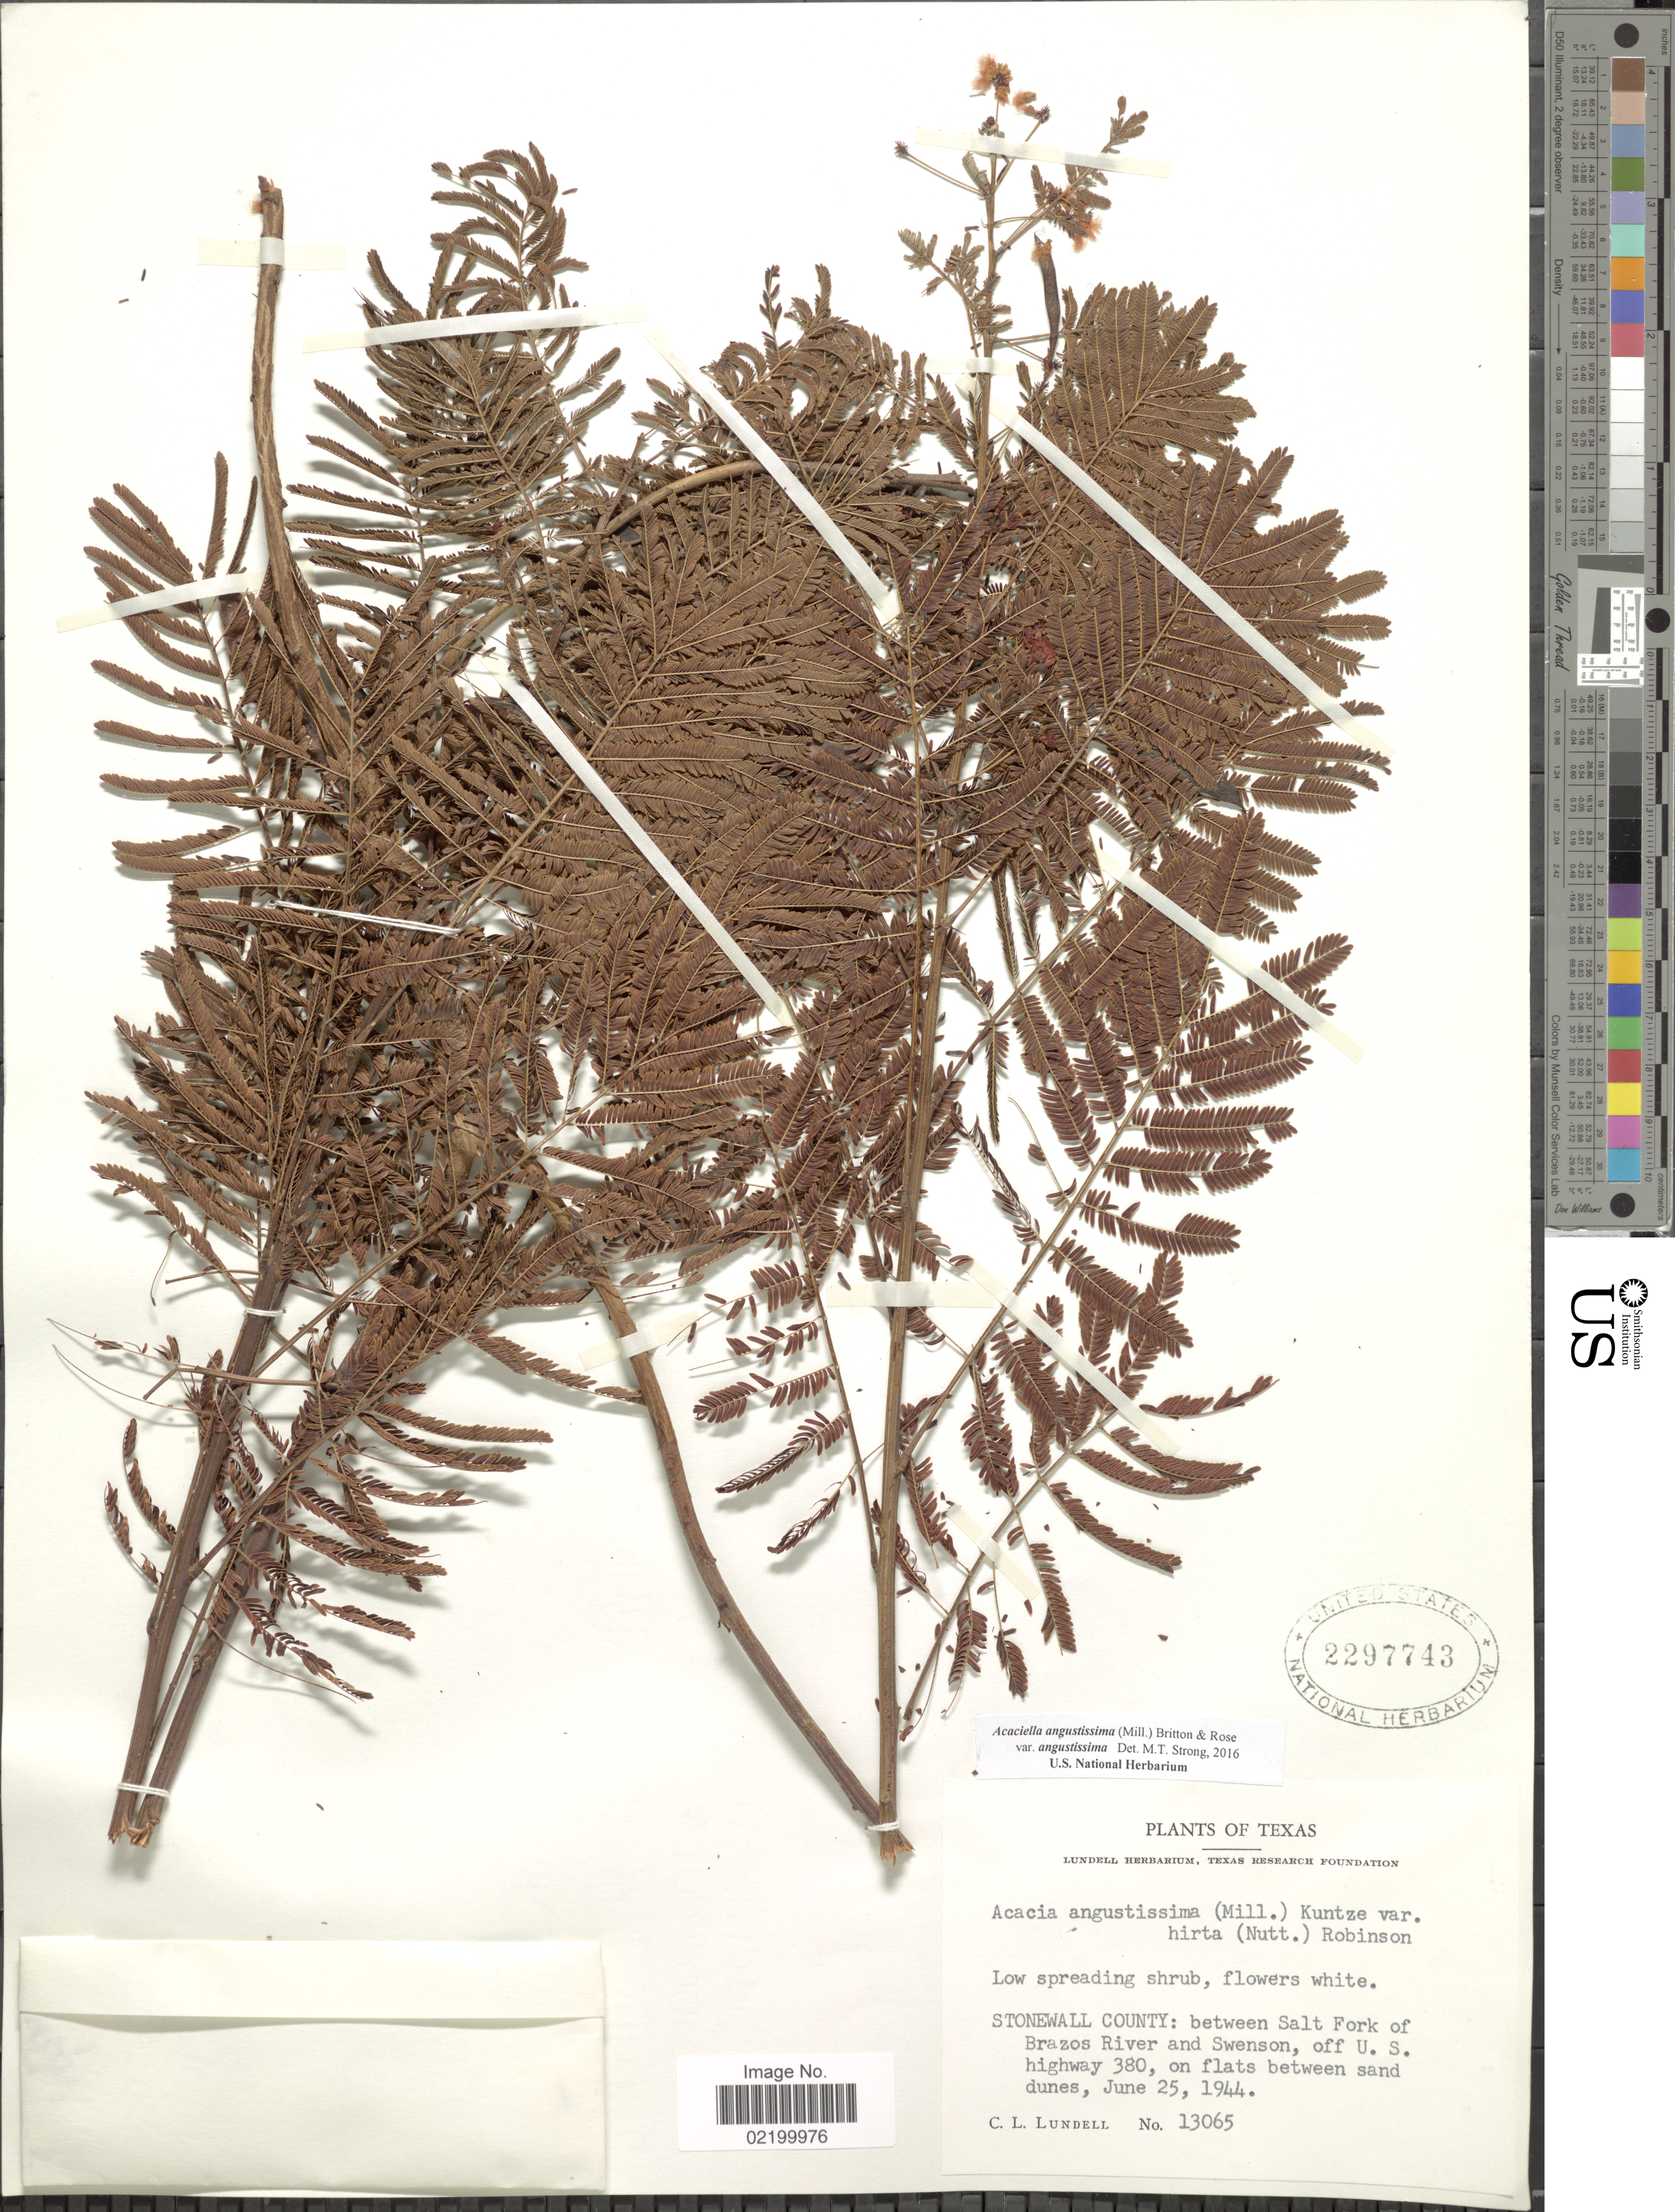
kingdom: Plantae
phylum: Tracheophyta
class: Magnoliopsida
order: Fabales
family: Fabaceae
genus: Acaciella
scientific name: Acaciella angustissima var. angustissima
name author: (Mill.) Britton & Rose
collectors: C. L. Lundell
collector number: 13065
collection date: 1944-06-25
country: United States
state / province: Texas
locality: Stonewall County: between Salt Fork of Brazos River and Swenson, off U.S. highway 380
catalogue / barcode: US 2297743